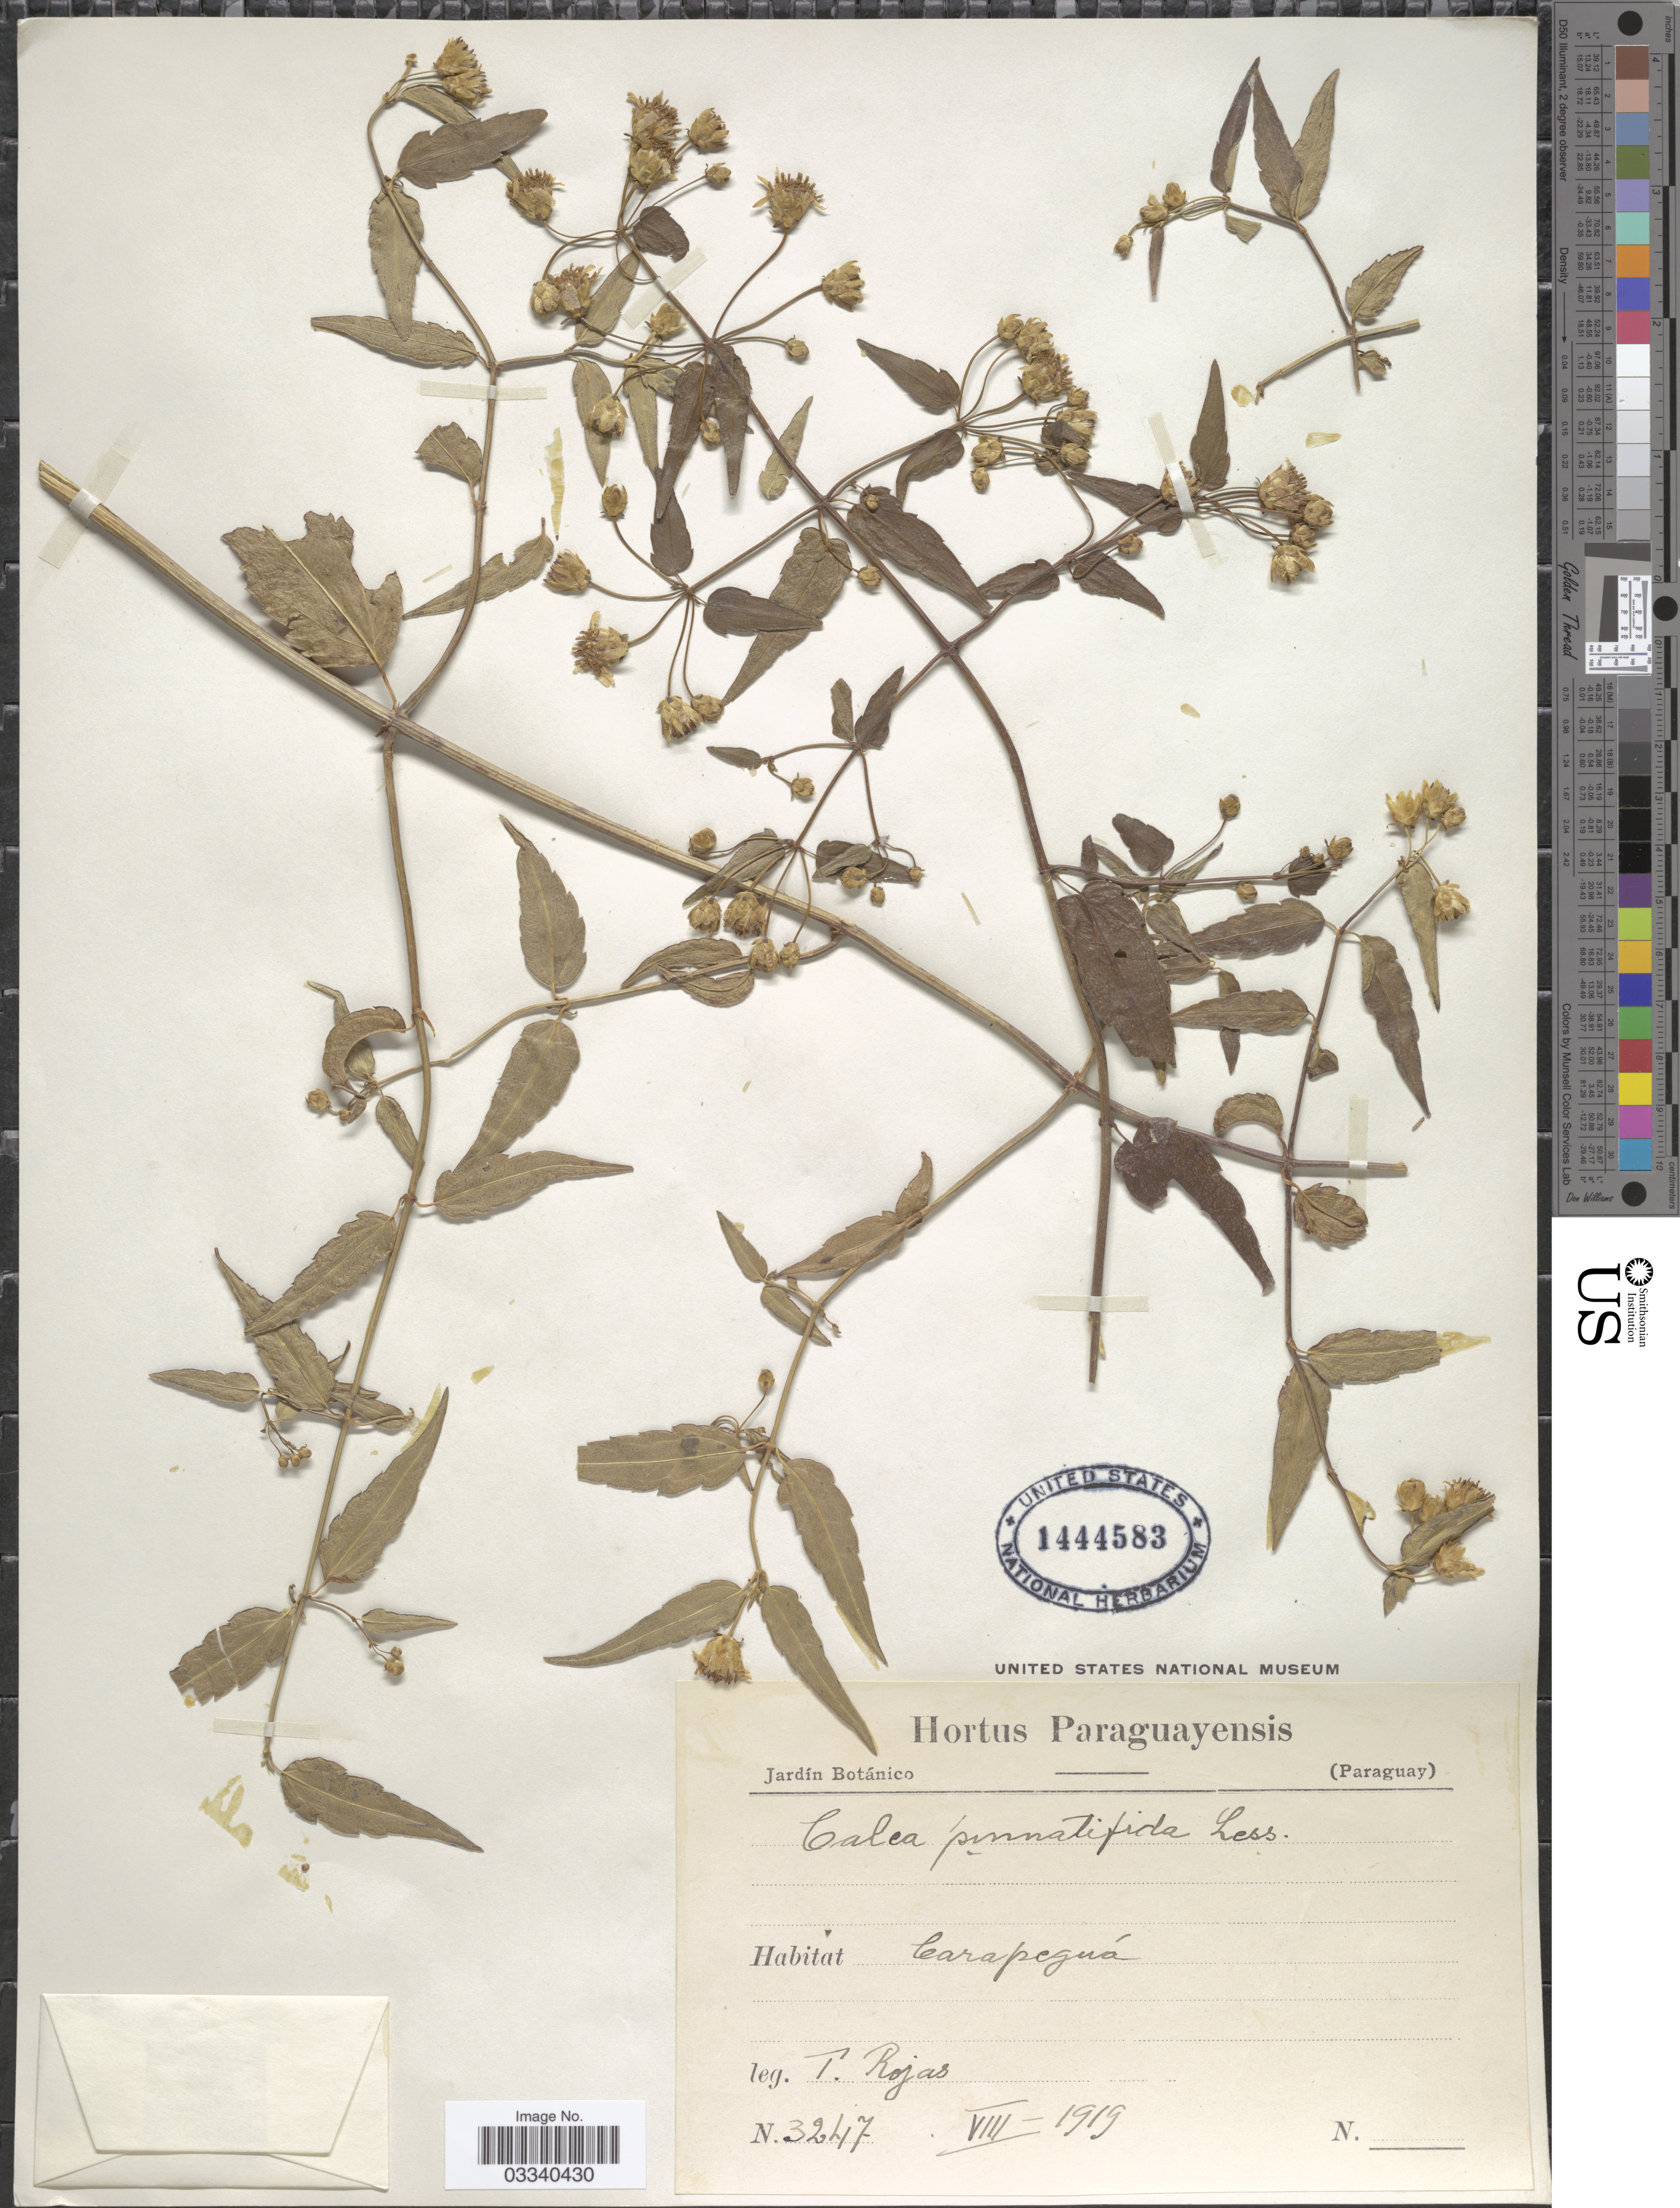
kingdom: Plantae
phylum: Tracheophyta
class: Magnoliopsida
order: Asterales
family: Asteraceae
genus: Calea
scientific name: Calea pinnatifida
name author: Banks ex Steud.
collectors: T. Rojas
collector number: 3247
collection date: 1919-08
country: Paraguay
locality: Carapeguá.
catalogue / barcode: US 1444583